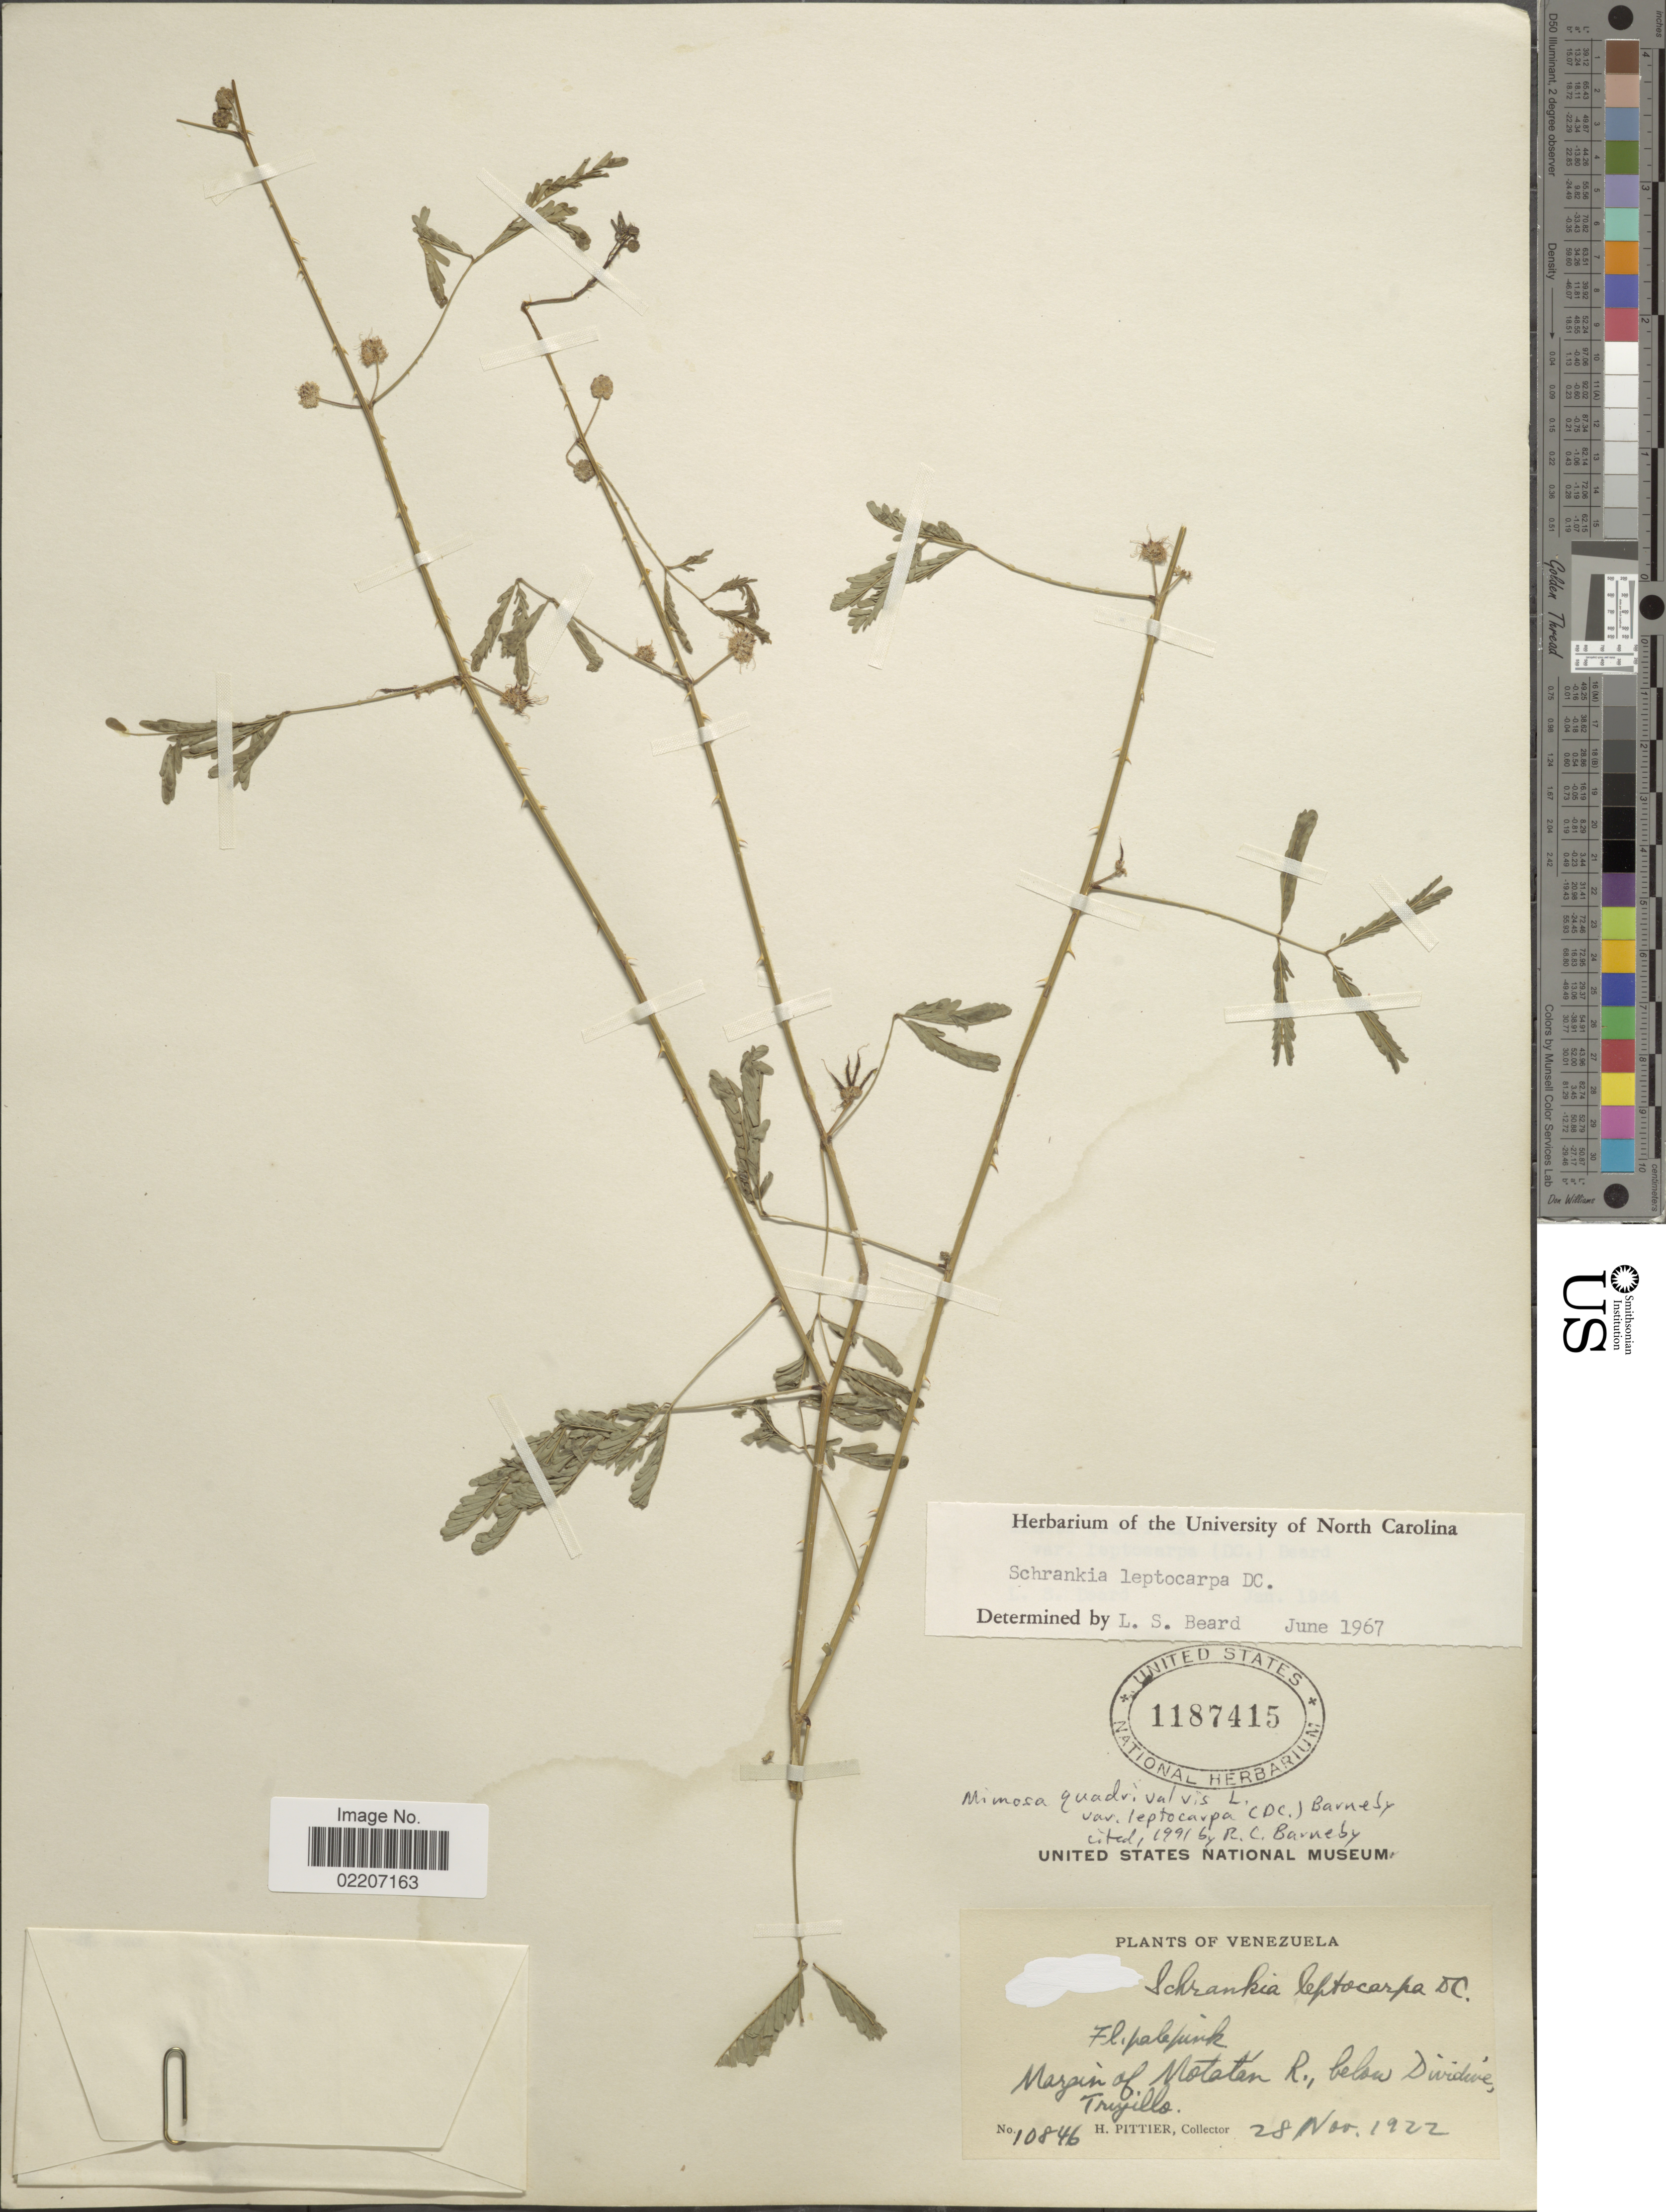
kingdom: Plantae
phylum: Tracheophyta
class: Magnoliopsida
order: Fabales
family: Fabaceae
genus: Mimosa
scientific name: Mimosa candollei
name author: R. Grether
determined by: Strong, Mark T., (BOT), Smithsonian Institution - National Museum of Natural History (UNITED STATES)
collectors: H. F. Pittier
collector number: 10846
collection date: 1922-11-28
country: Venezuela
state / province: Trujillo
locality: Margin of Motatan R., below Divide Trujillo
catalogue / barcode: US 1187415